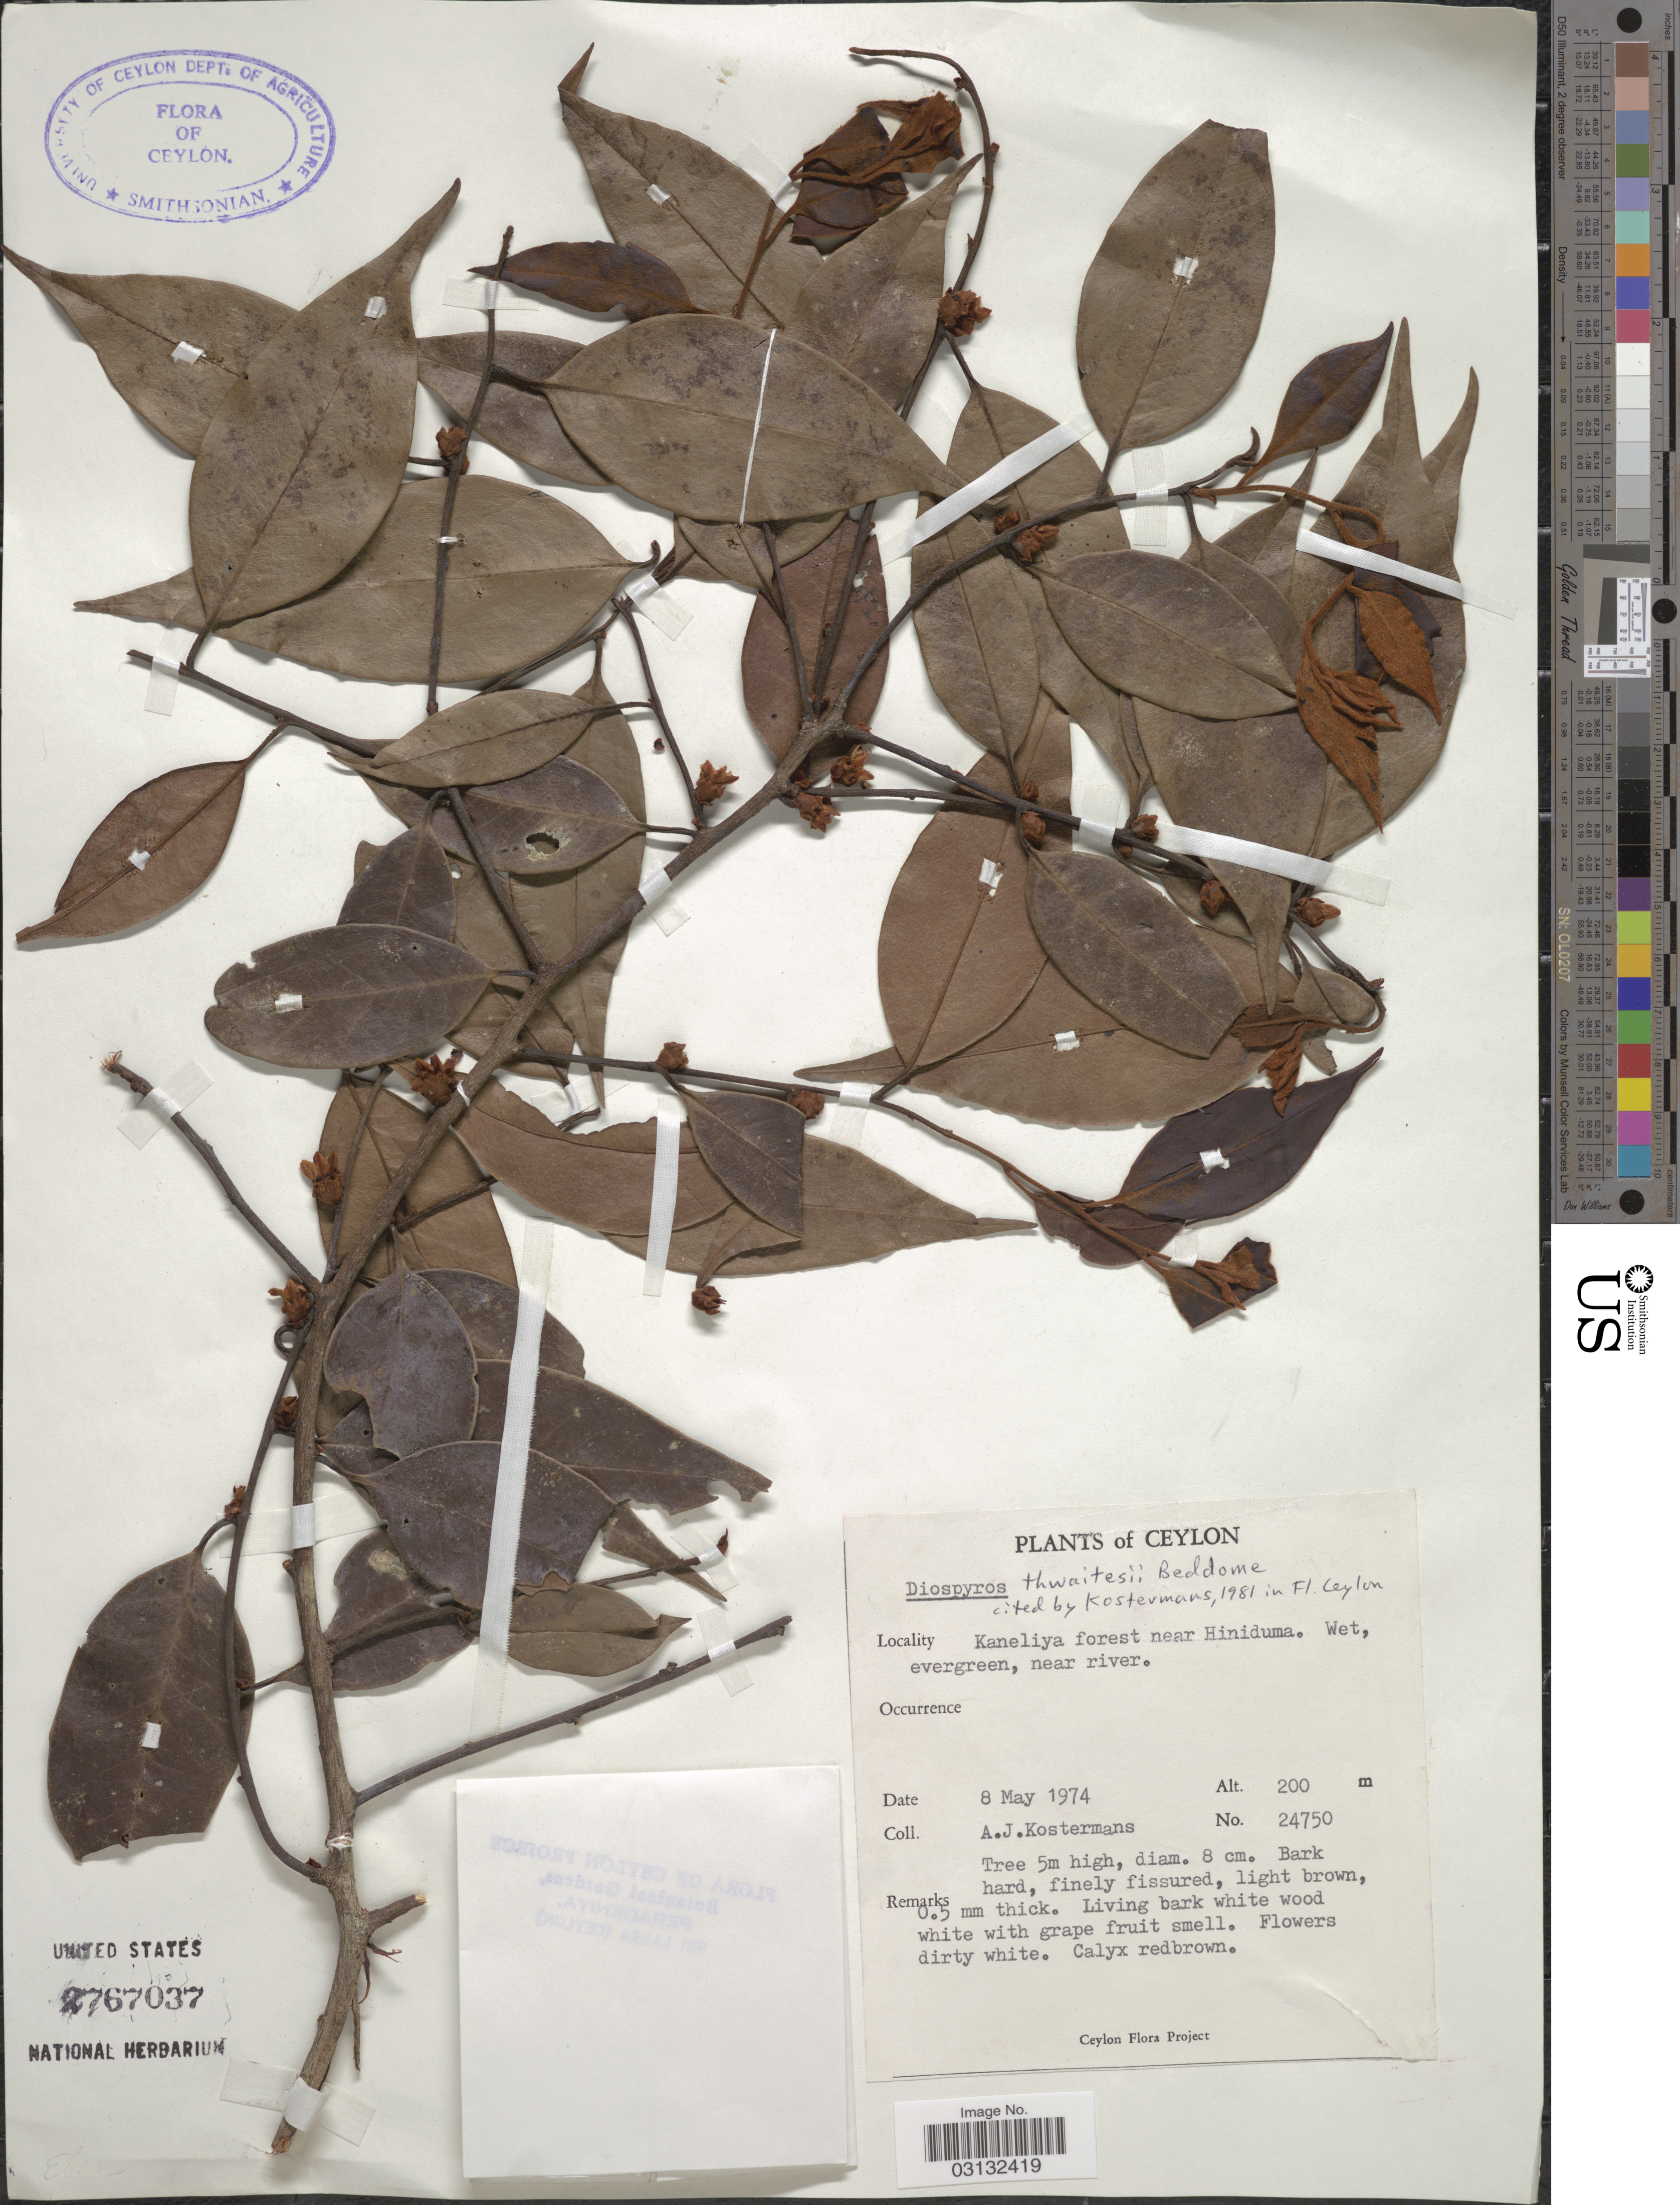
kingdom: Plantae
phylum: Tracheophyta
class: Magnoliopsida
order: Ericales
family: Ebenaceae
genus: Diospyros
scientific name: Diospyros thwaitesii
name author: Bedd.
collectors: A. J. G. Kostermans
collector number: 24750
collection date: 1974-05-08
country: Sri Lanka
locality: Ceylon. Kaneliya forest near Hiniduma.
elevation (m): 200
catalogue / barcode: US 2767037